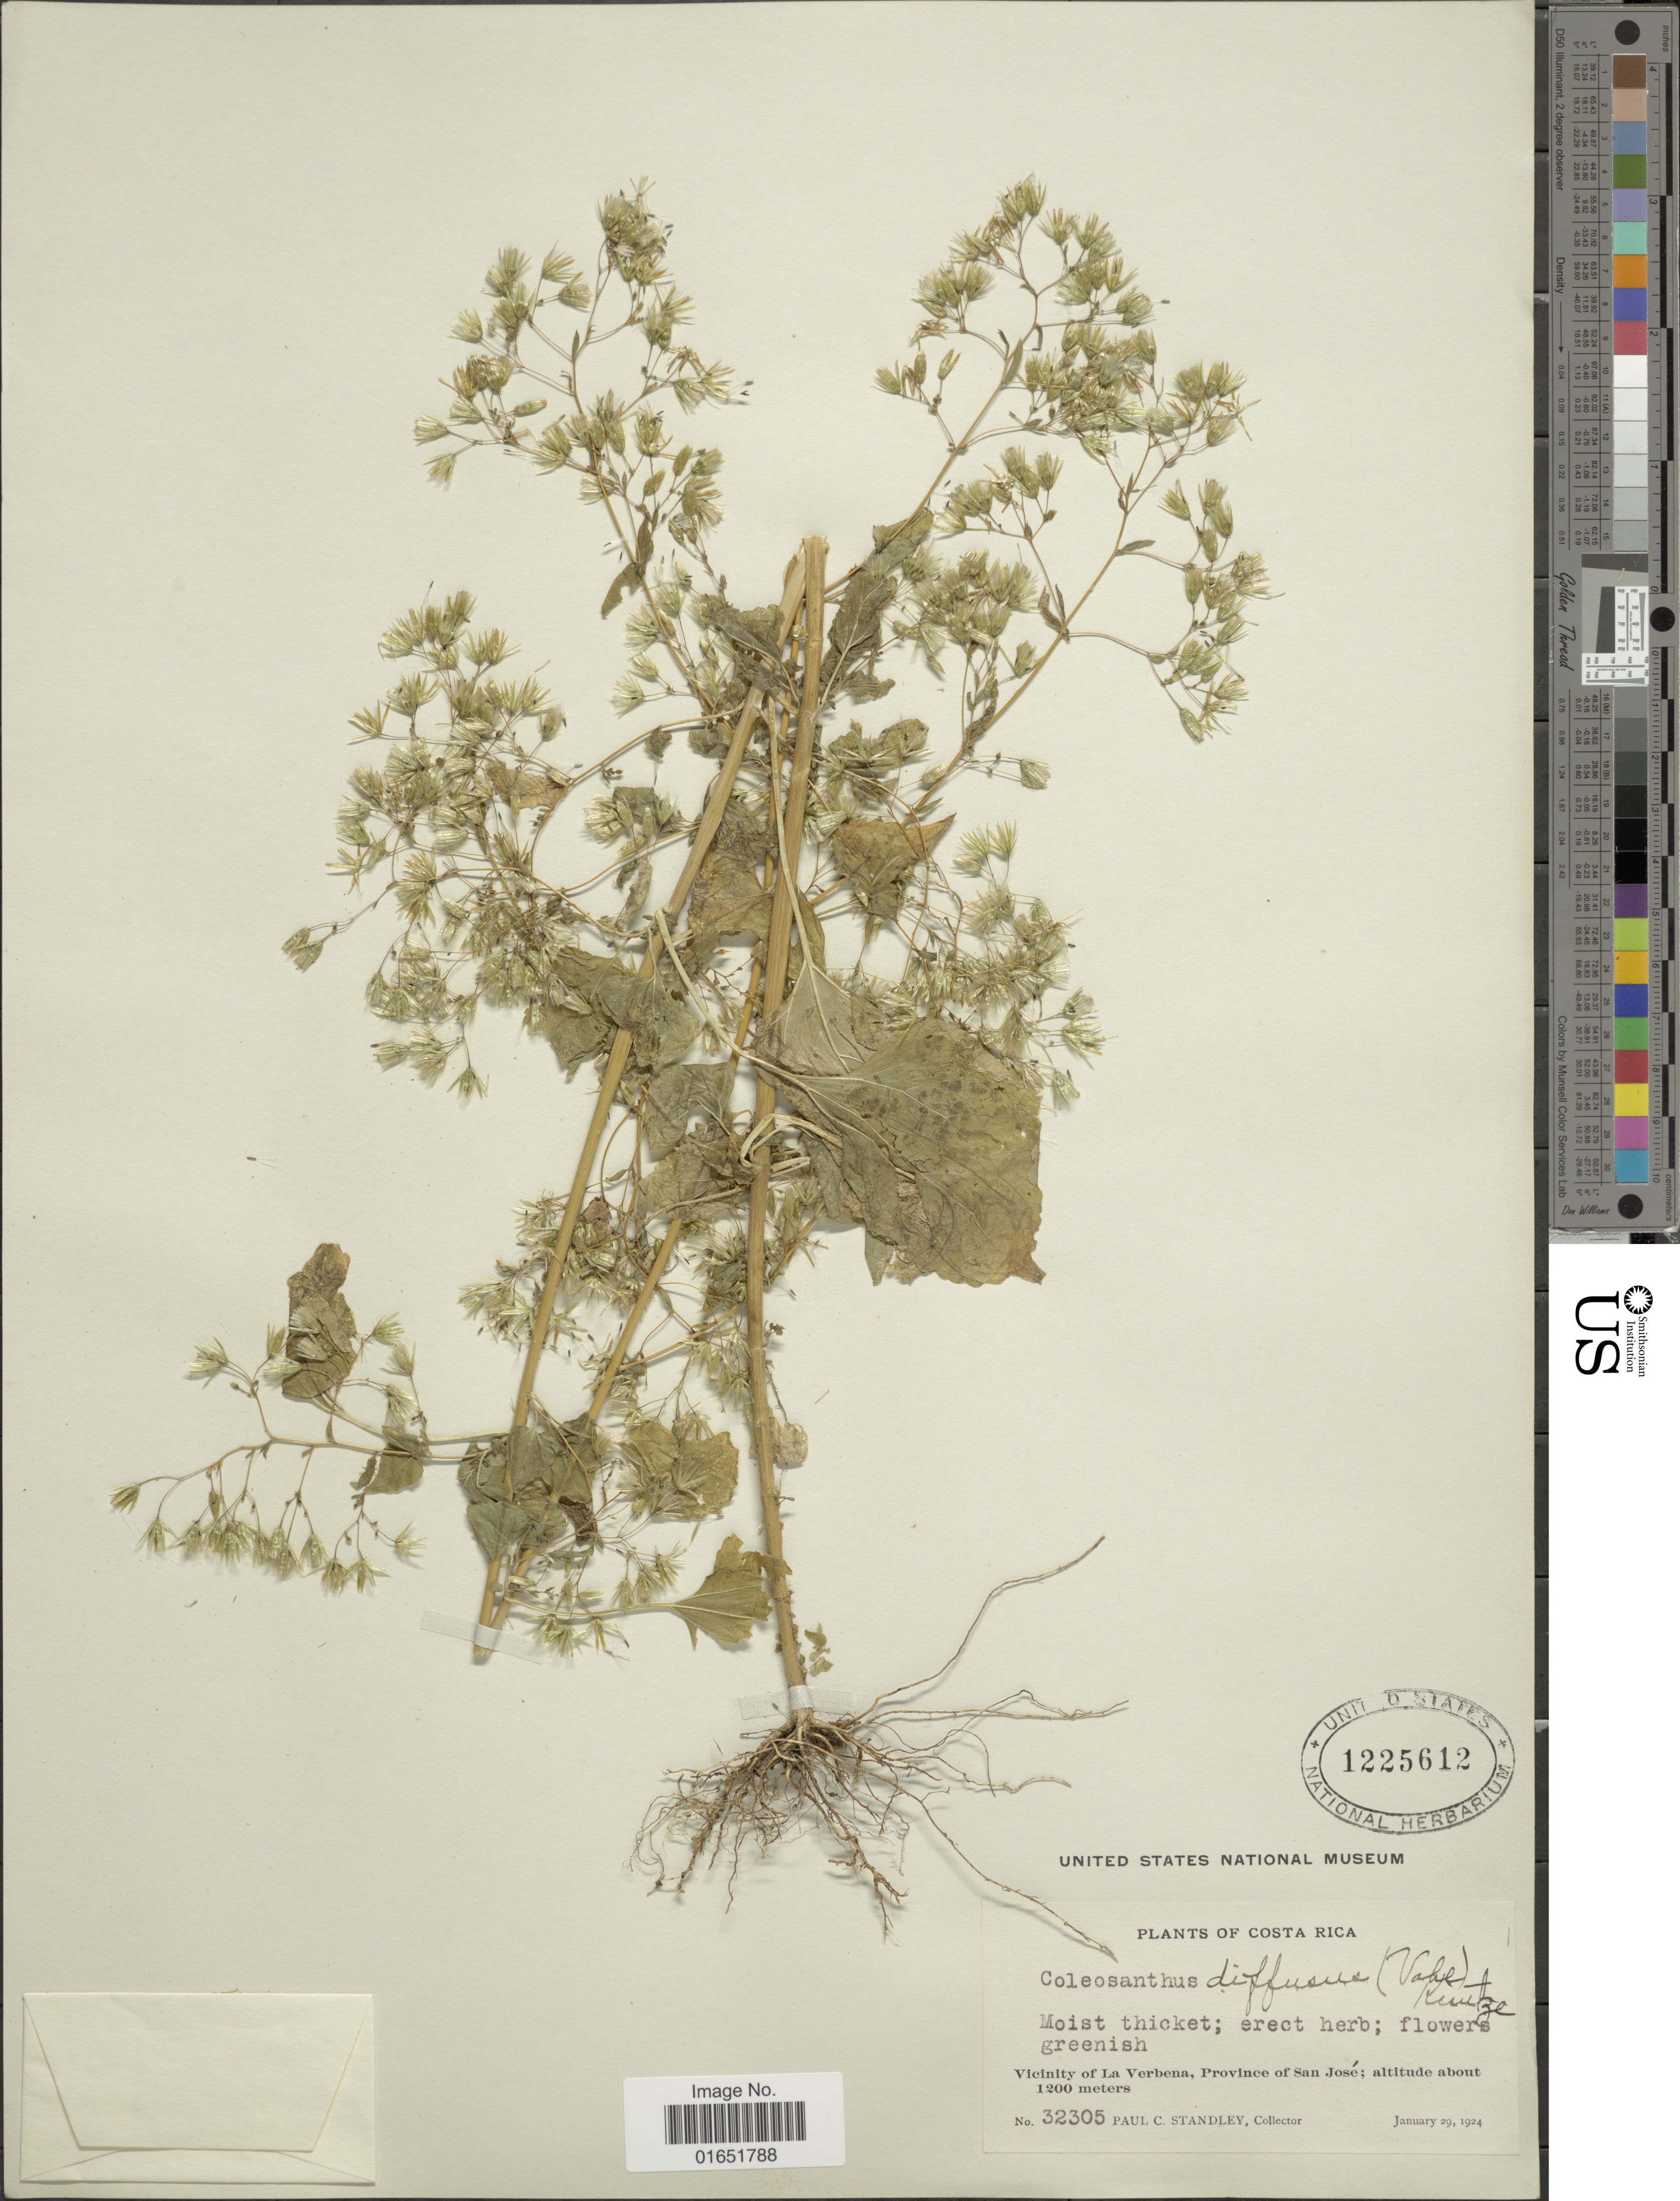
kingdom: Plantae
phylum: Tracheophyta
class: Magnoliopsida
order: Asterales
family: Asteraceae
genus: Brickellia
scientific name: Brickellia diffusa M.E. Jones, nom illeg.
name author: M.E. Jones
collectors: P. C. Standley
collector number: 32305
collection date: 1924-01-29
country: Costa Rica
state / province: San José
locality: Vicinity of La Verbena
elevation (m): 1200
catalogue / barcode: US 1225612